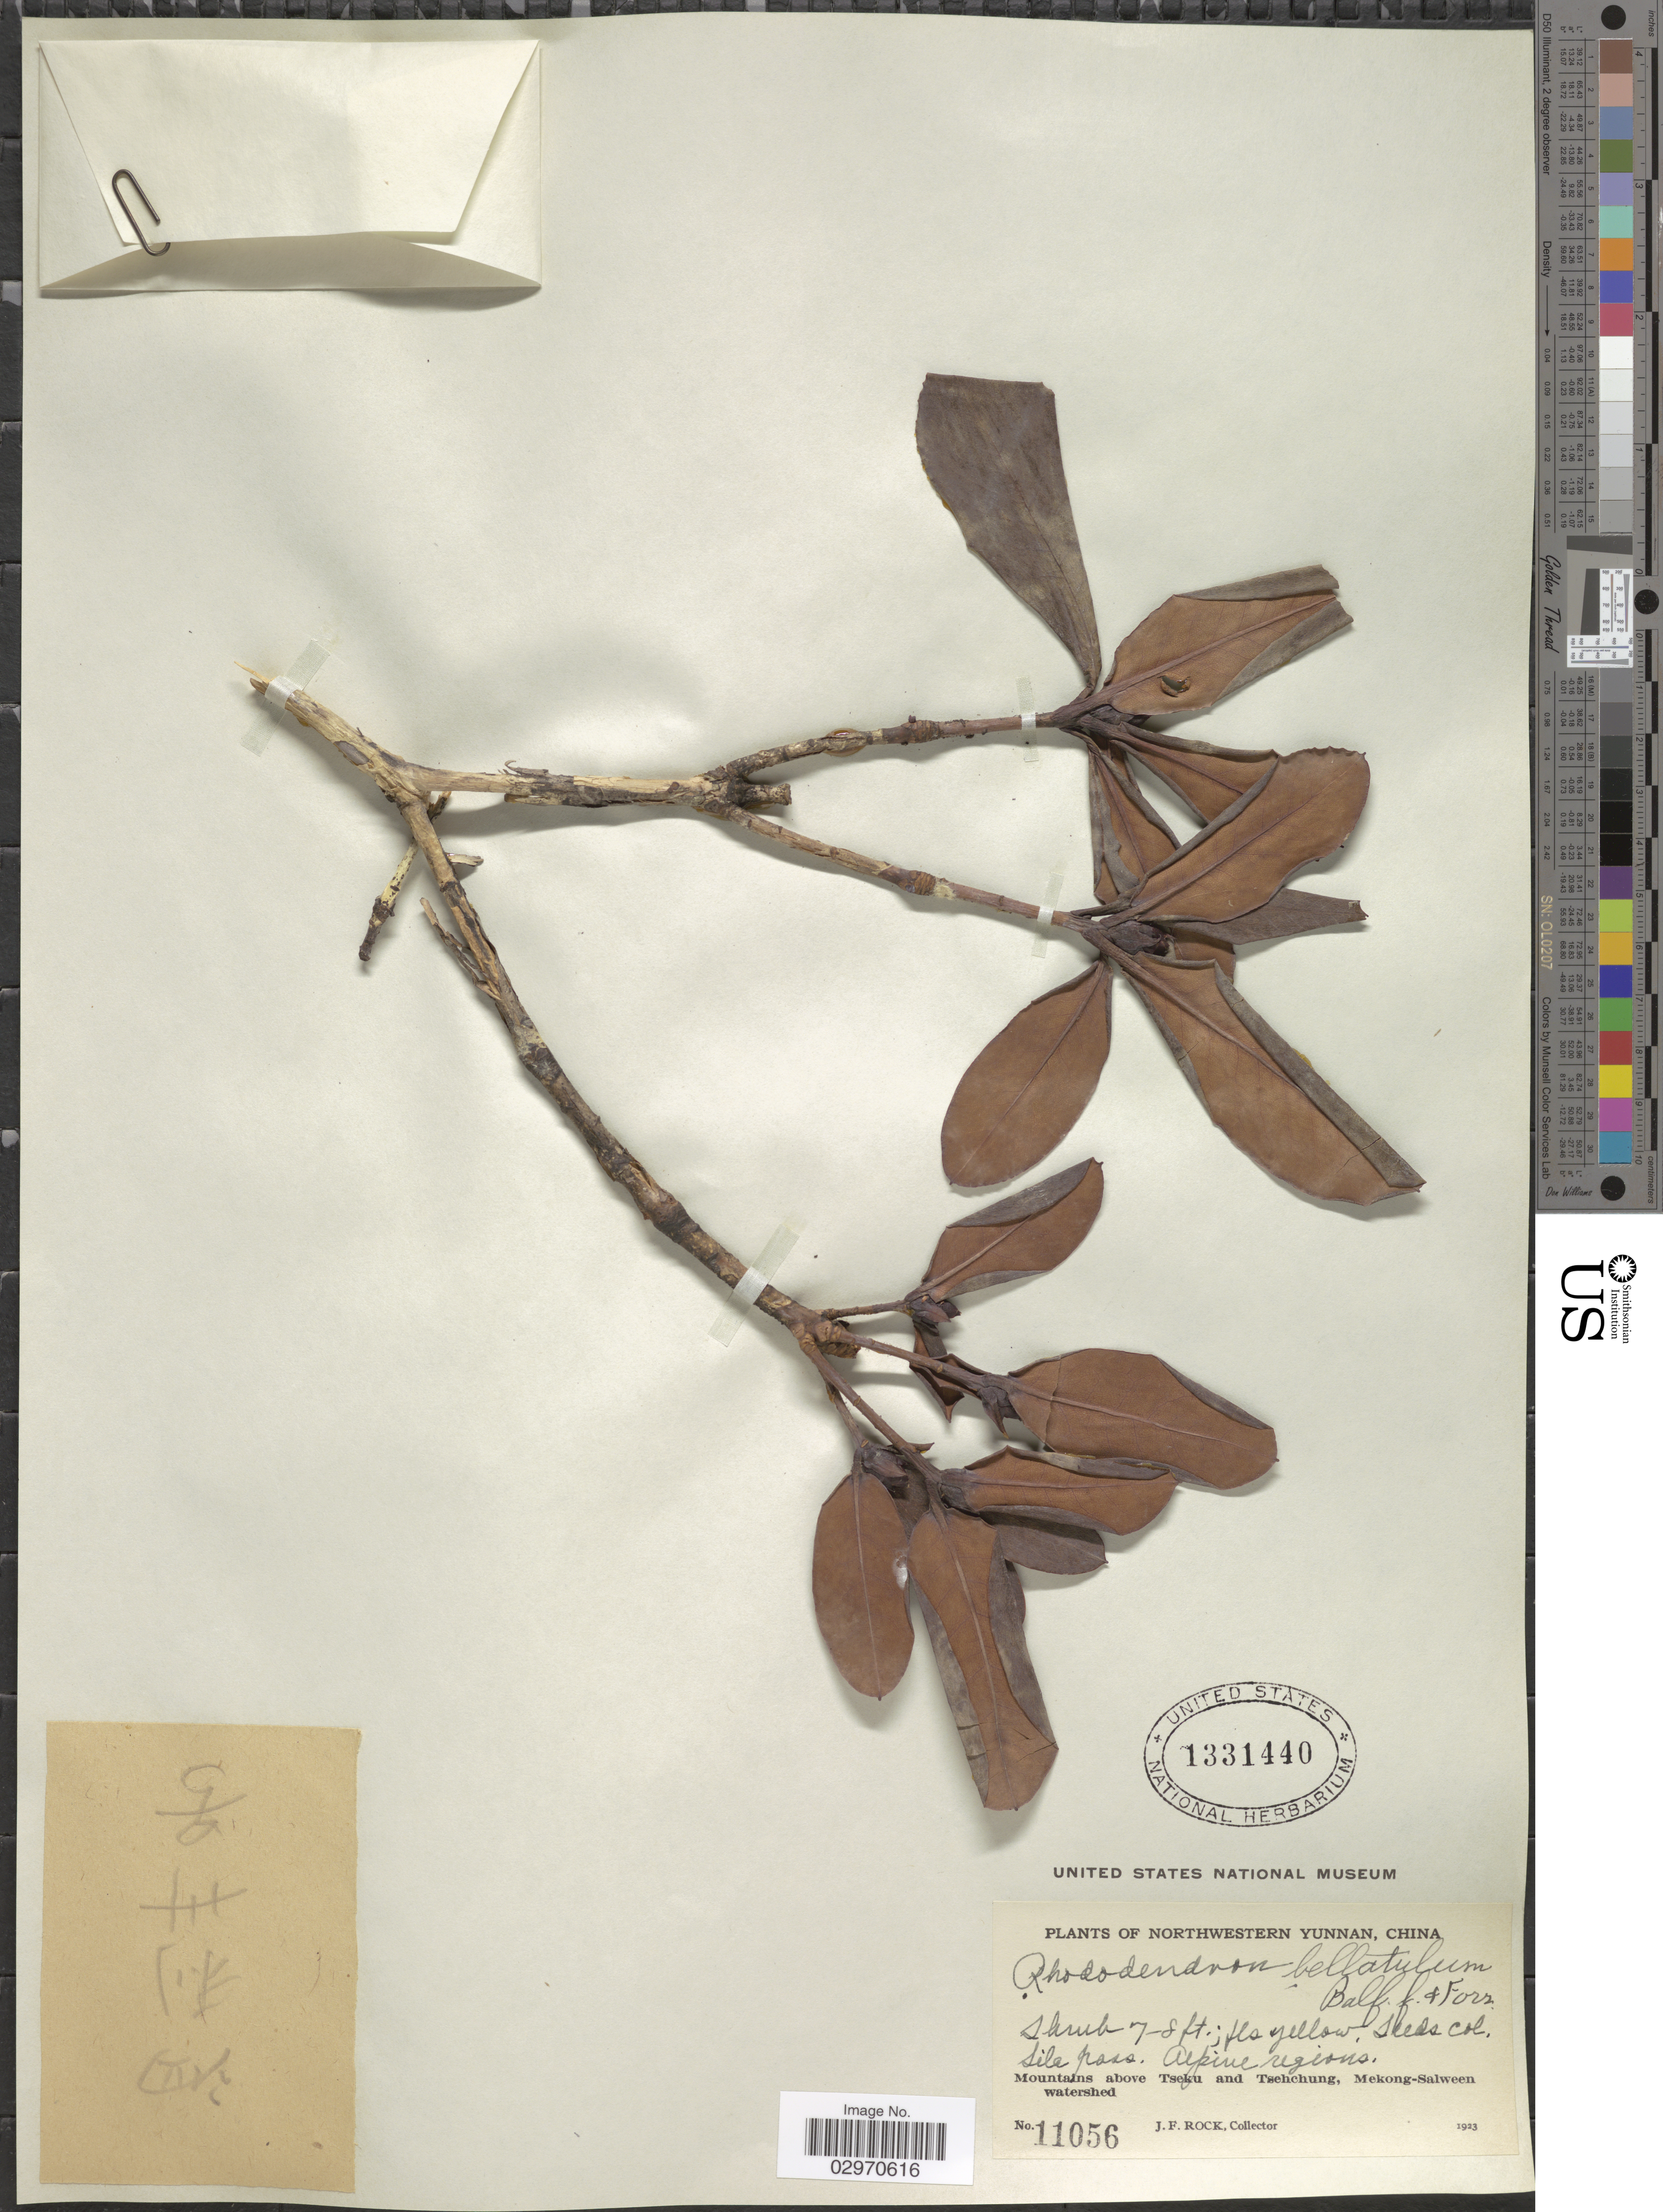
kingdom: Plantae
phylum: Tracheophyta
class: Magnoliopsida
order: Ericales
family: Ericaceae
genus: Rhododendron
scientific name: Rhododendron eclecteum var. bellatulum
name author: Tagg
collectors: J. Rock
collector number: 11056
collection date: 1923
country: China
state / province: Yunnan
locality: Northwestern Yunnan. Sila pass. Alpine regions. Mountains above Tseku and Tsehchung, Mekong-Salween watershed.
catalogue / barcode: US 1331440